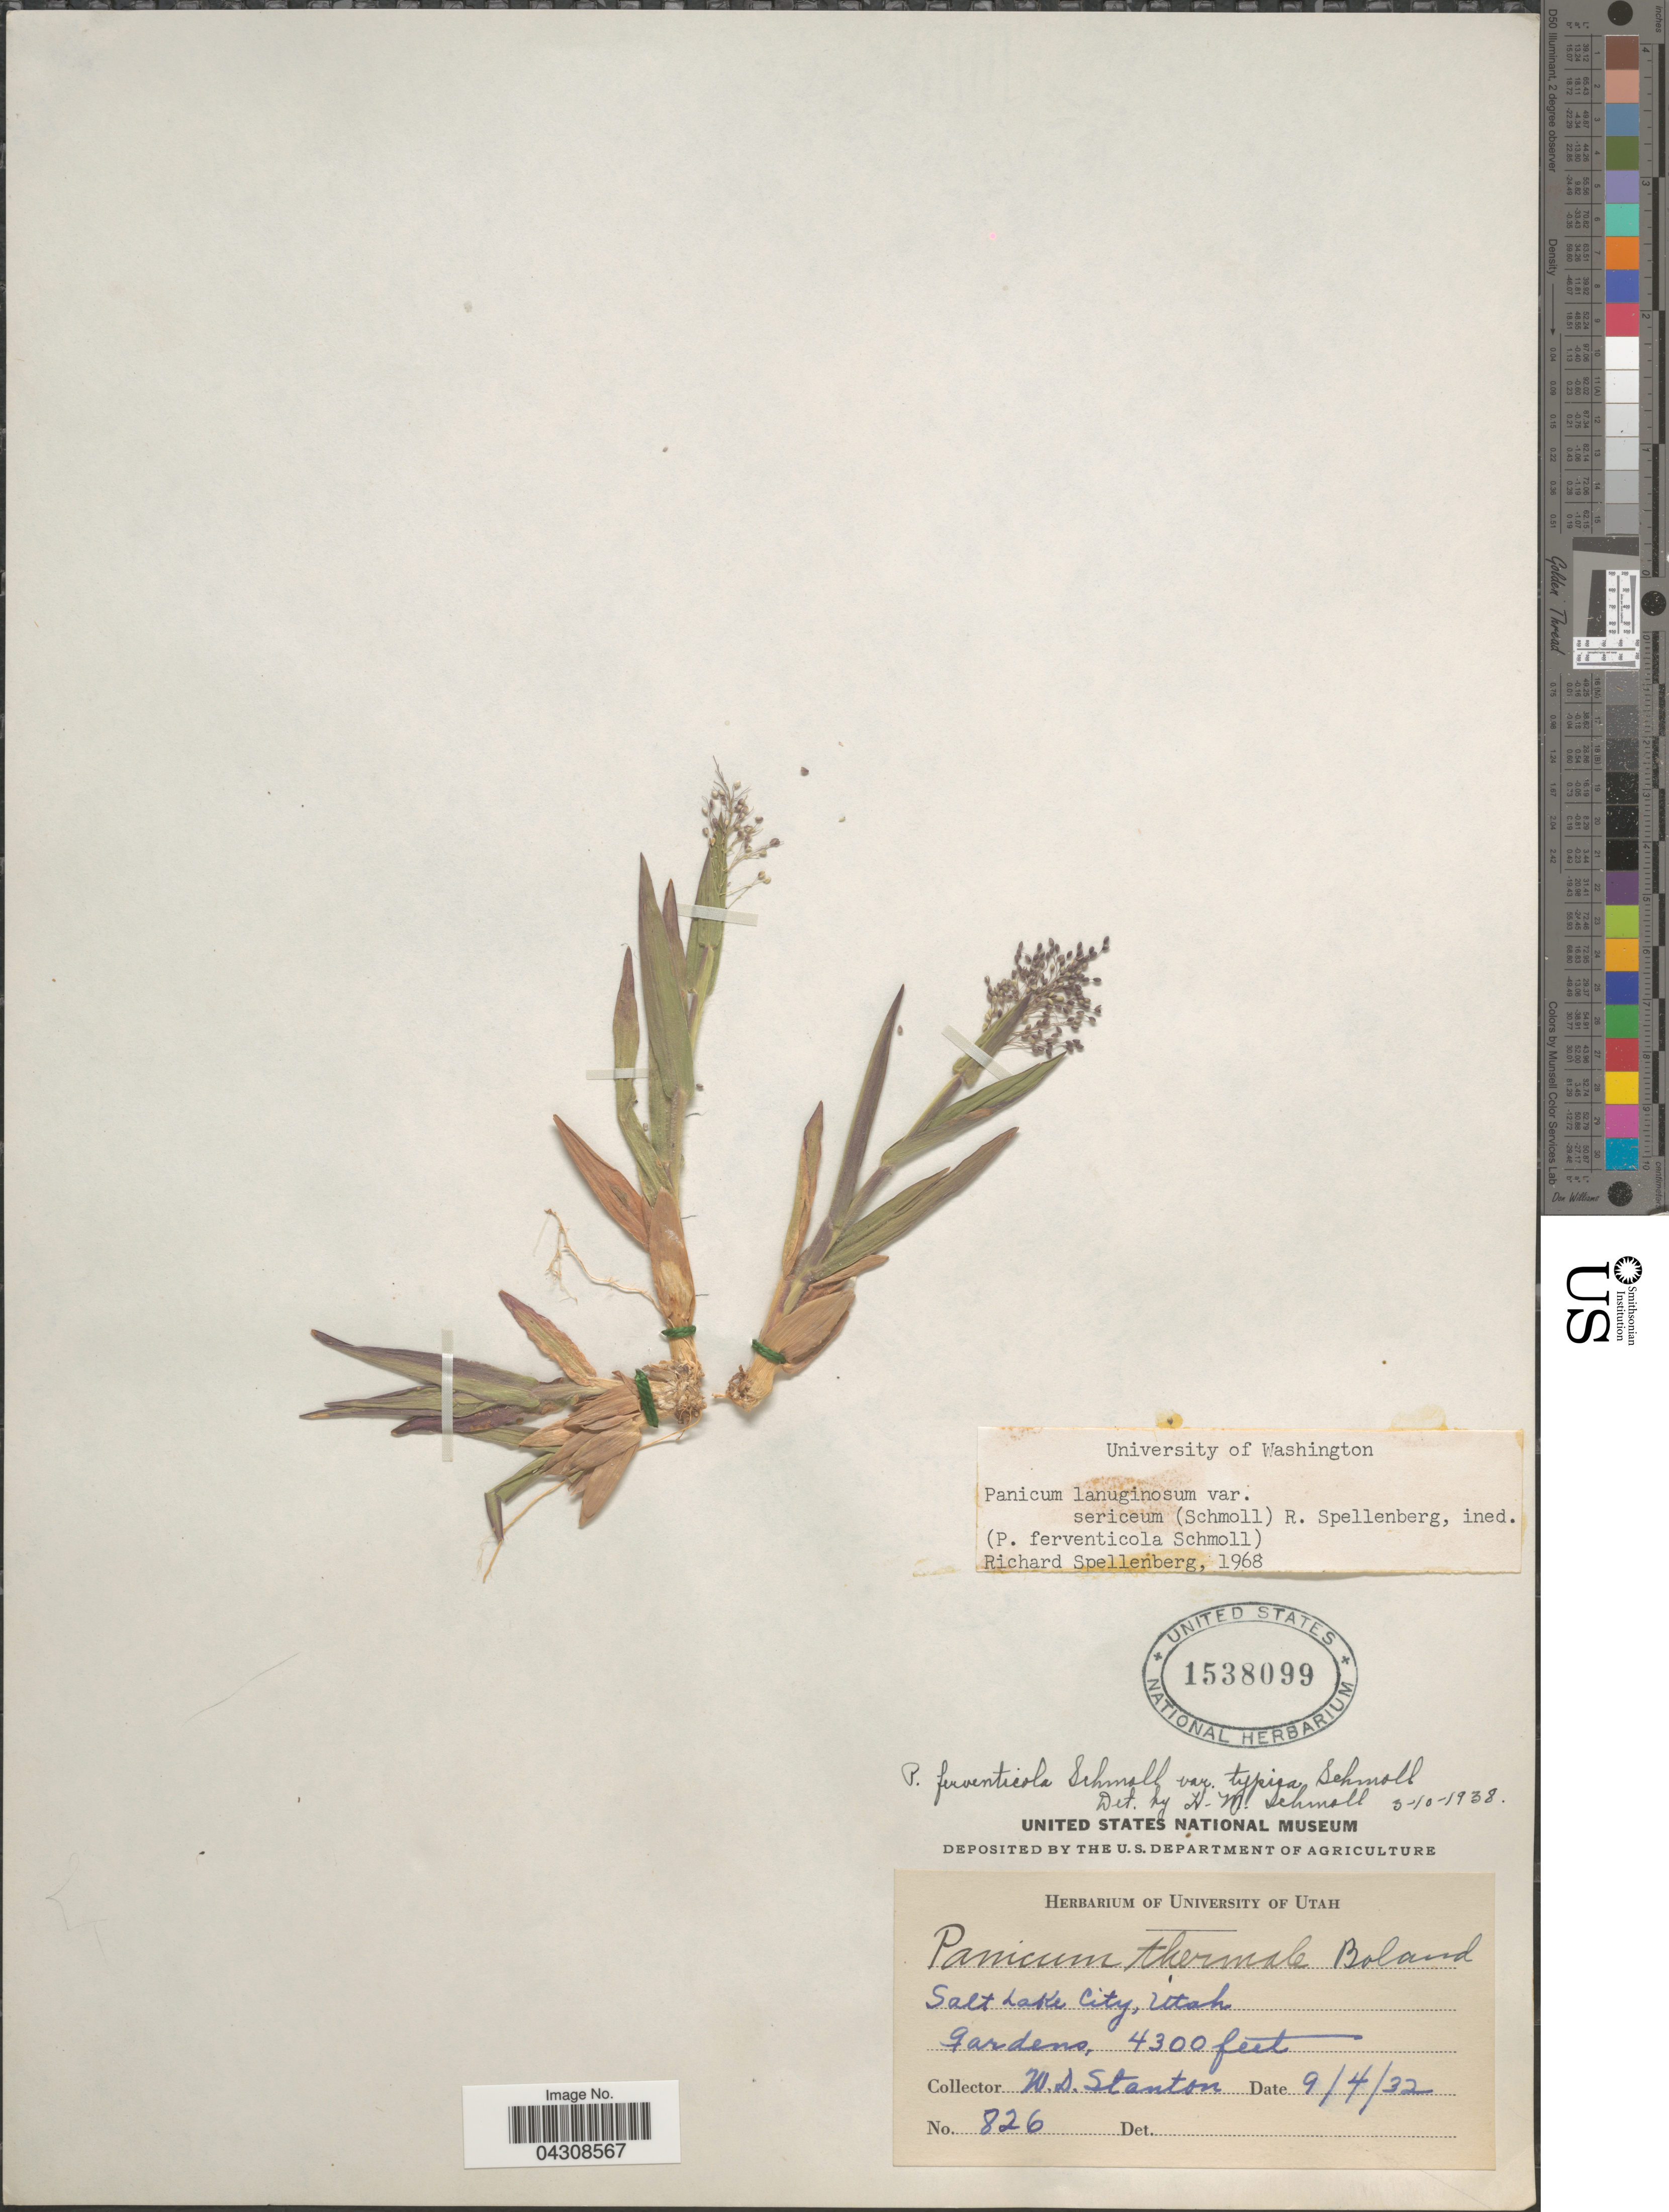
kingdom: Plantae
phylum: Tracheophyta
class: Liliopsida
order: Poales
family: Poaceae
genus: Dichanthelium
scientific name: Dichanthelium acuminatum var. acuminatum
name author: (Sw.) Gould & C.A. Clark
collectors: W. Stanton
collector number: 826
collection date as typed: Transcribed d/m/y: 4/9/32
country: United States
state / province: Utah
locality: Salt Lake City. Gardens.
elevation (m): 1311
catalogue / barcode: US 1538099